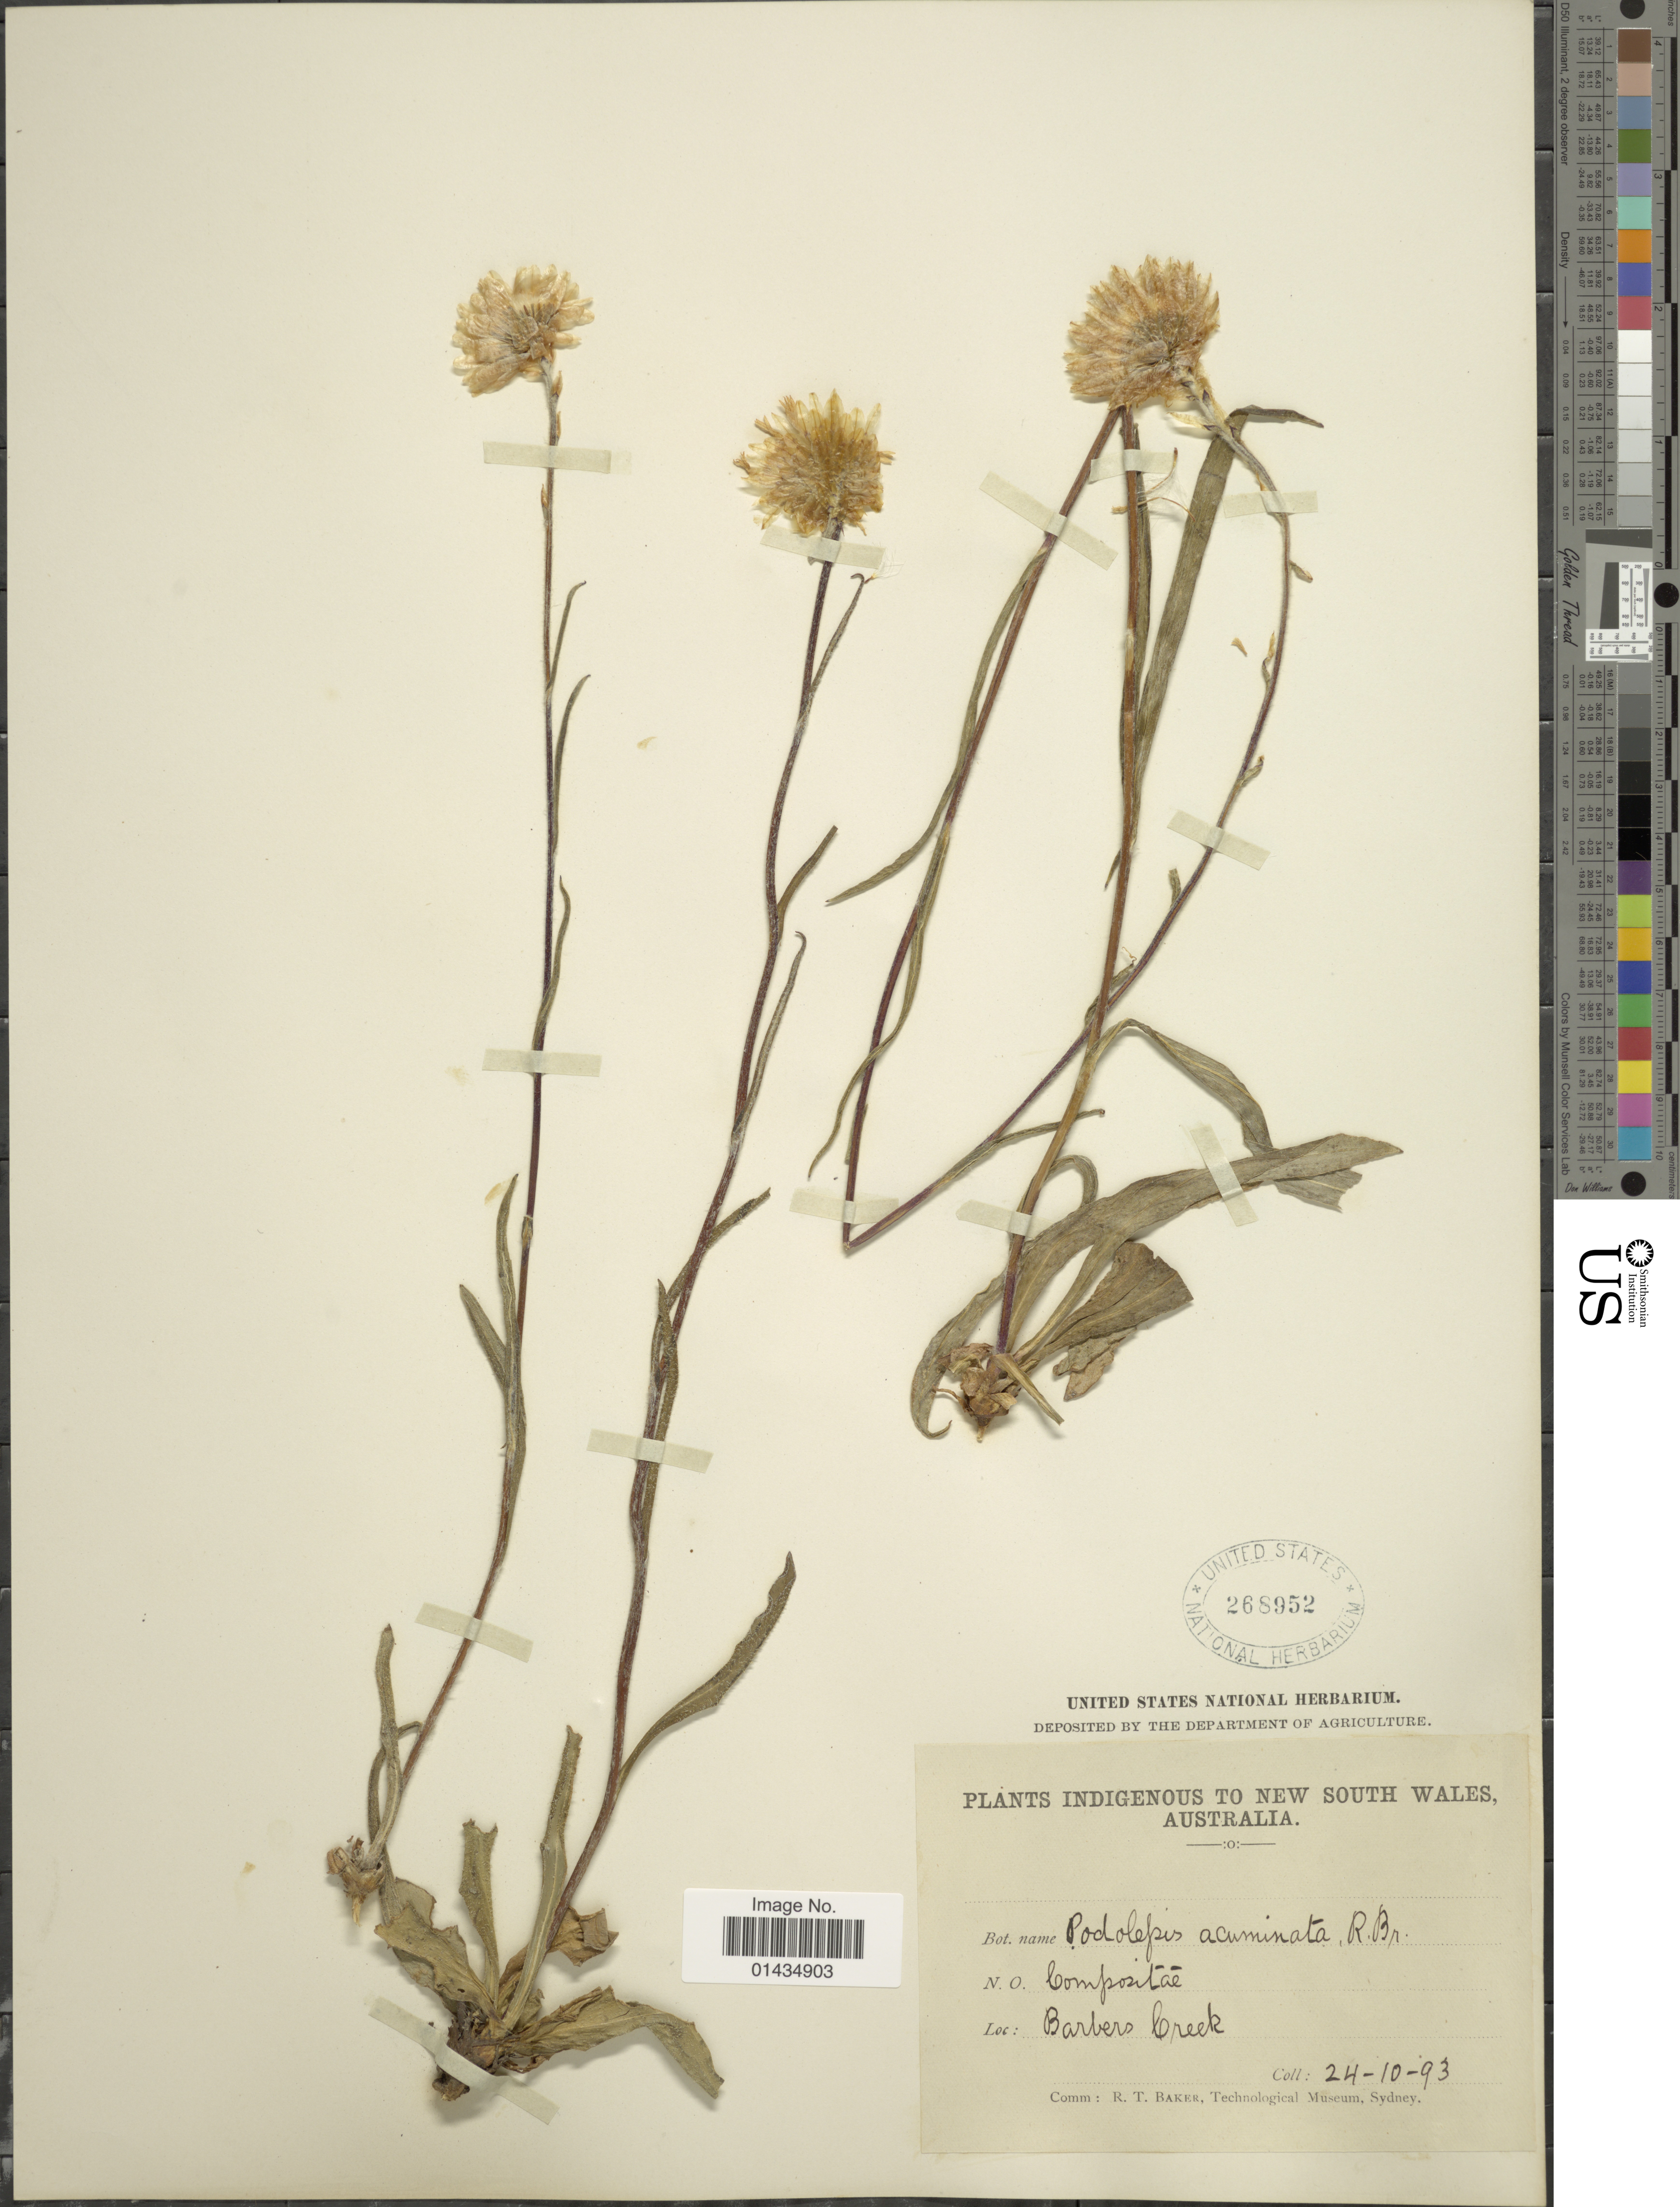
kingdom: Plantae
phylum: Tracheophyta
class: Magnoliopsida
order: Asterales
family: Asteraceae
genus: Podolepis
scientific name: Podolepis acuminata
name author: R. Br.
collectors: U.S. National Herbarium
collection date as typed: Transcribed d/m/y: 24/10/93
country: Australia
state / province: New South Wales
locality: Idigenous to New South Wales, Barbers Creek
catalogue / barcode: US 268952